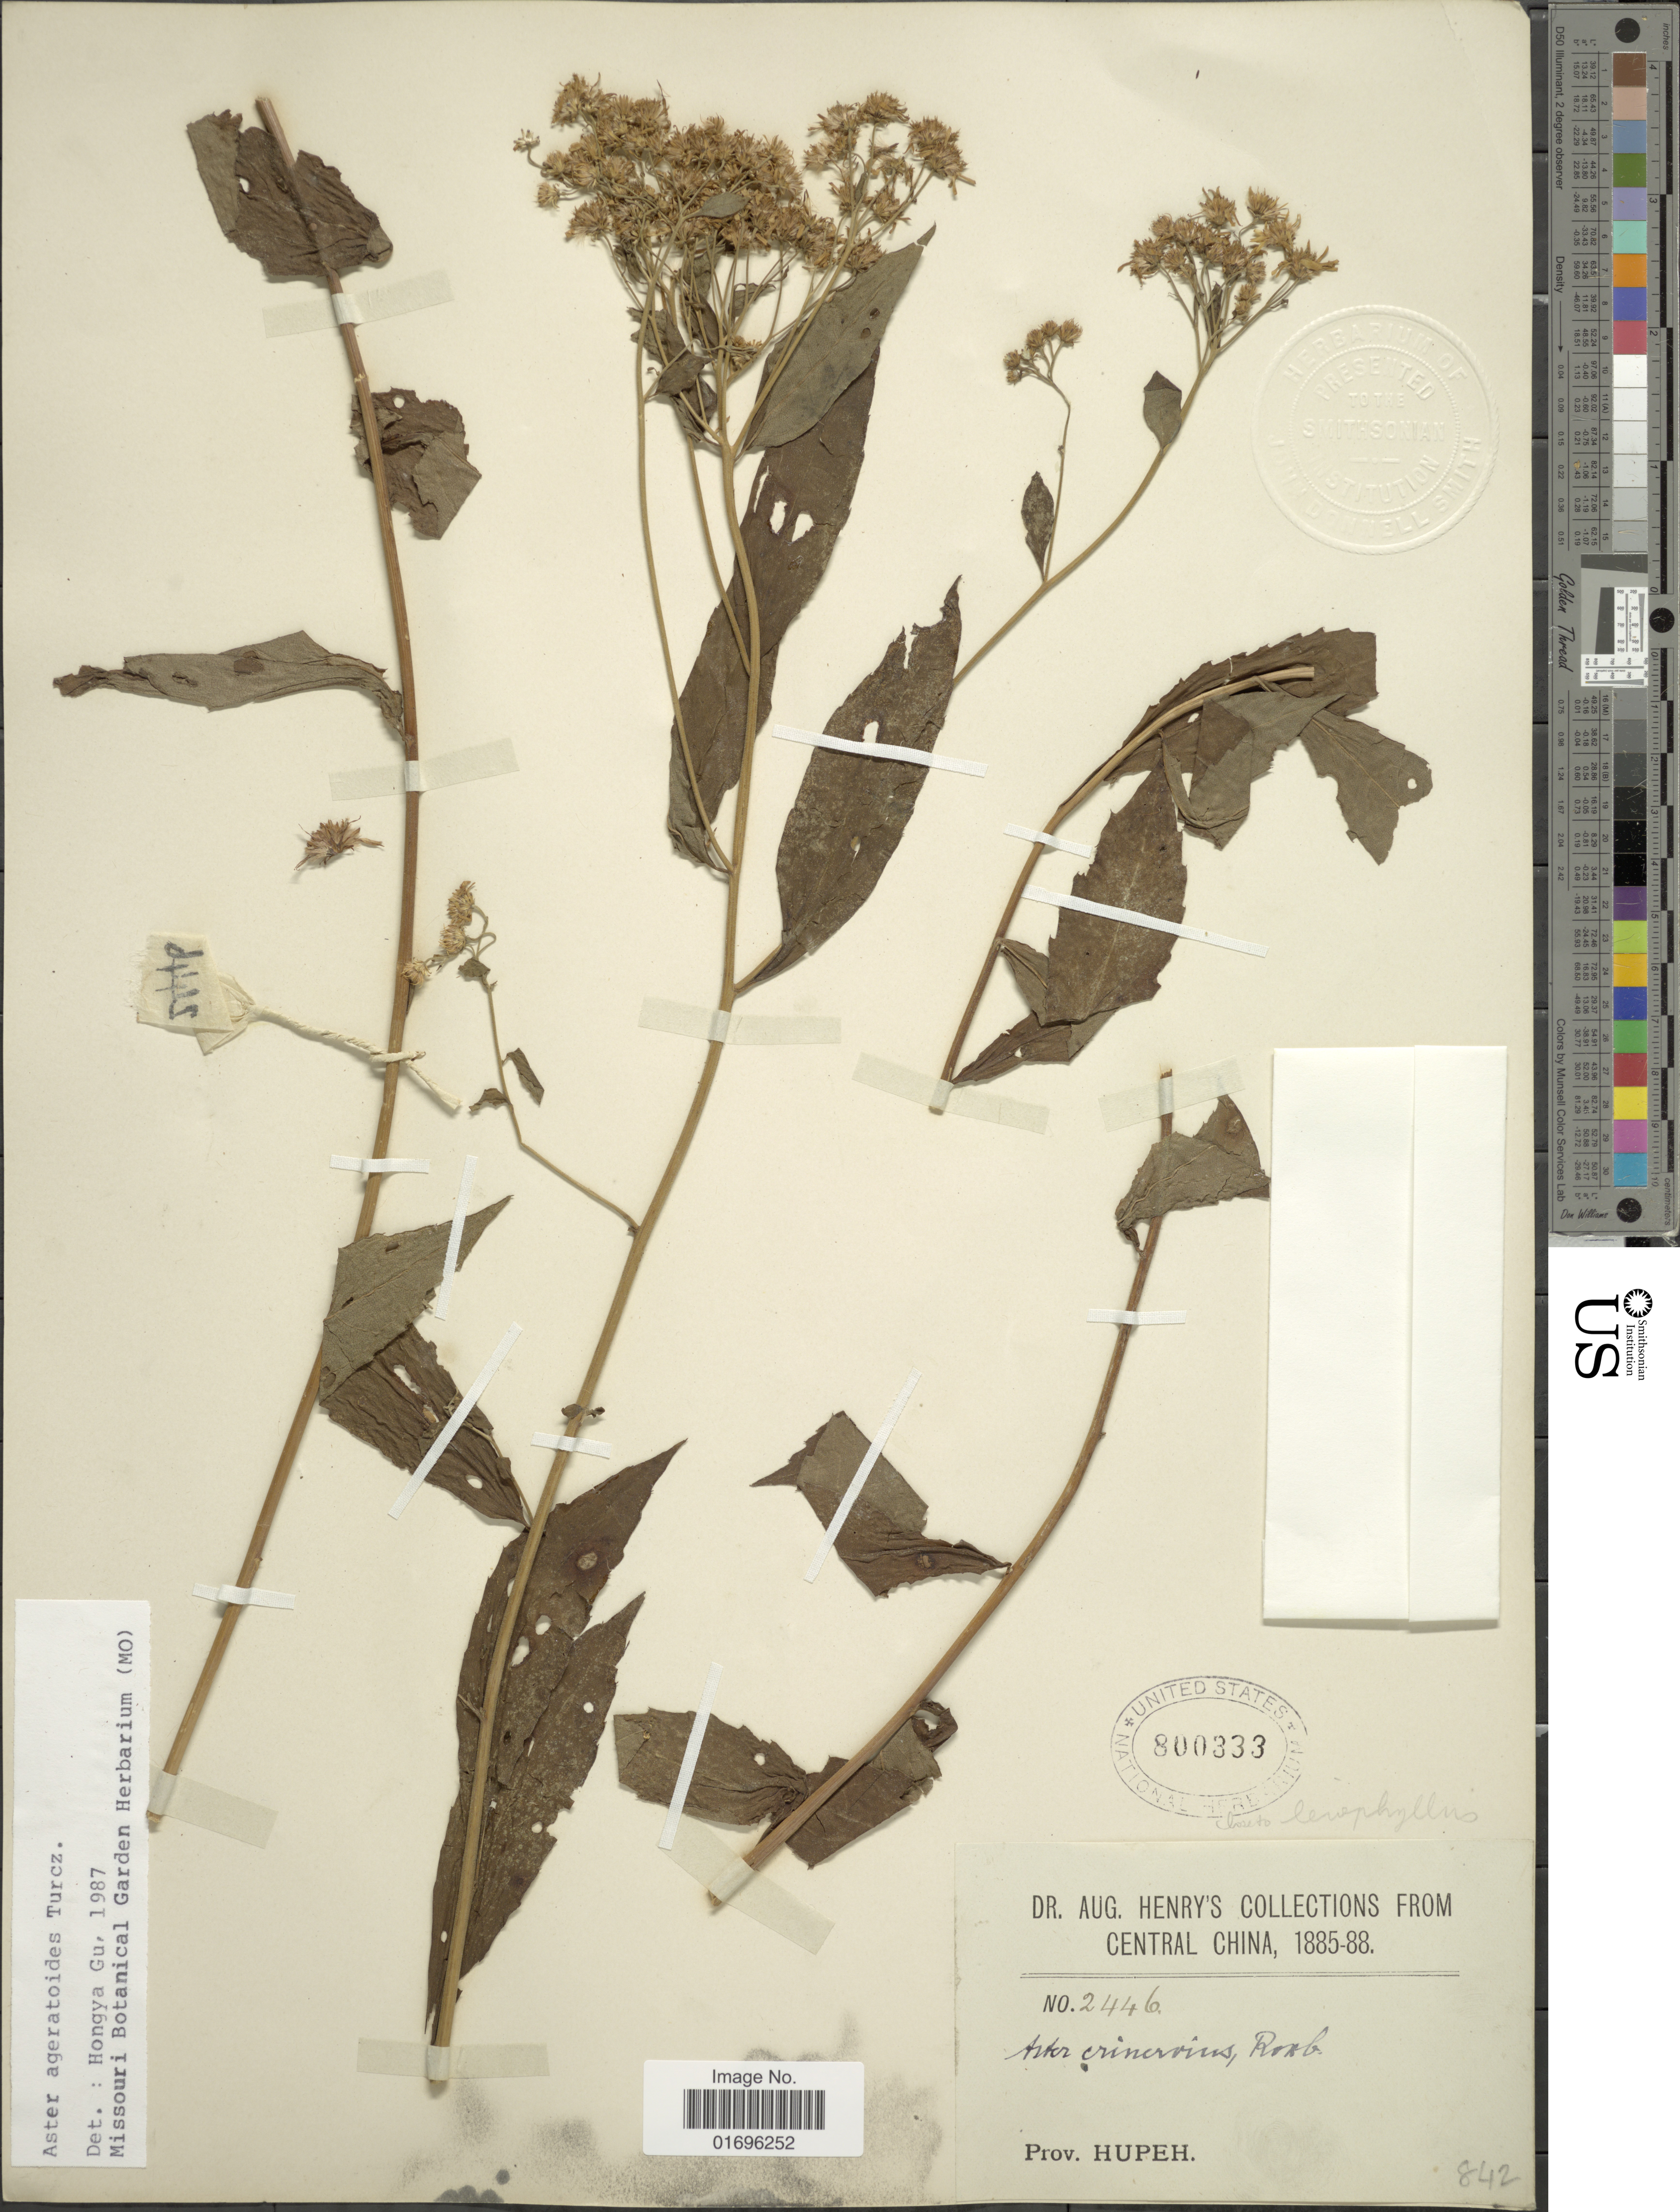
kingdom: Plantae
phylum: Tracheophyta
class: Magnoliopsida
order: Asterales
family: Asteraceae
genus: Aster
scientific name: Aster ageratoides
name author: Turcz.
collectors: A. Henry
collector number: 2446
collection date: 1885/1888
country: China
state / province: Hubei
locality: Central China. Prov. Hupeh.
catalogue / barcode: US 800333